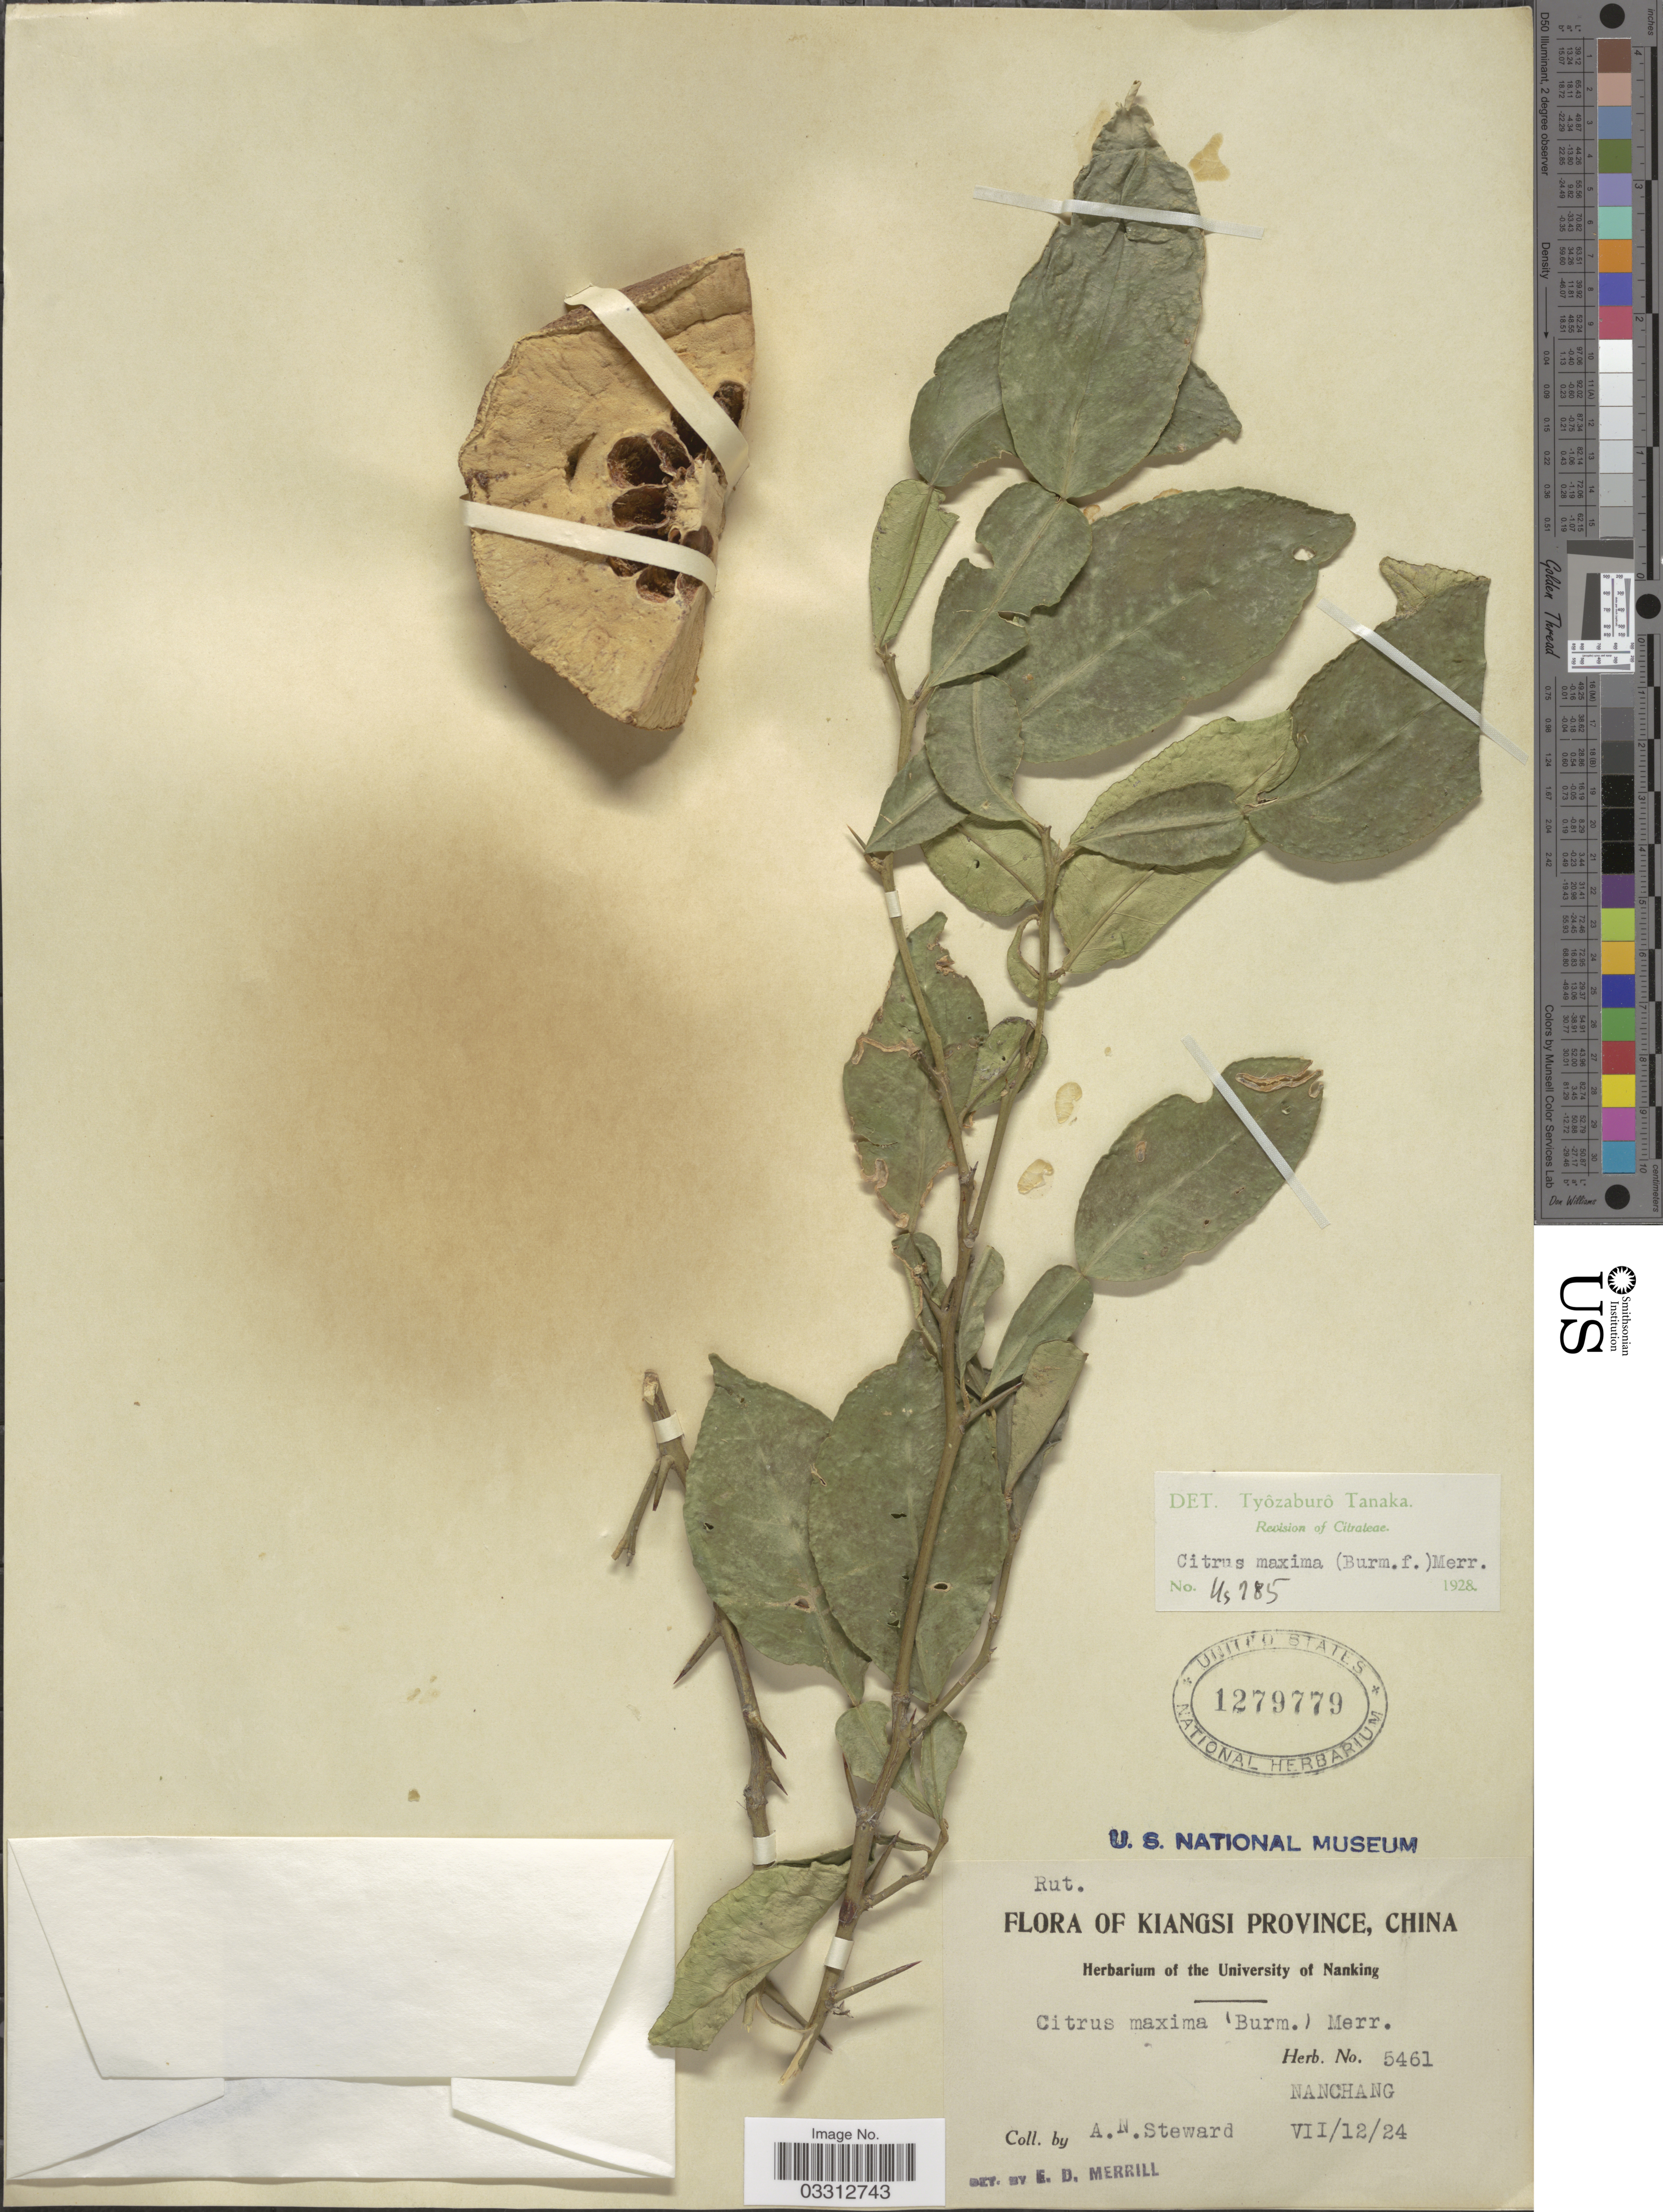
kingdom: Plantae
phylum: Tracheophyta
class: Magnoliopsida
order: Sapindales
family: Rutaceae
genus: Citrus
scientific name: Citrus maxima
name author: (Burm.) Merr.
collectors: A. N. Steward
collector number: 5461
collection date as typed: Transcribed d/m/y: 12/7/24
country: China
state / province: Jiangxi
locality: Kiangsi Province, Nanchang.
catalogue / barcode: US 1279779